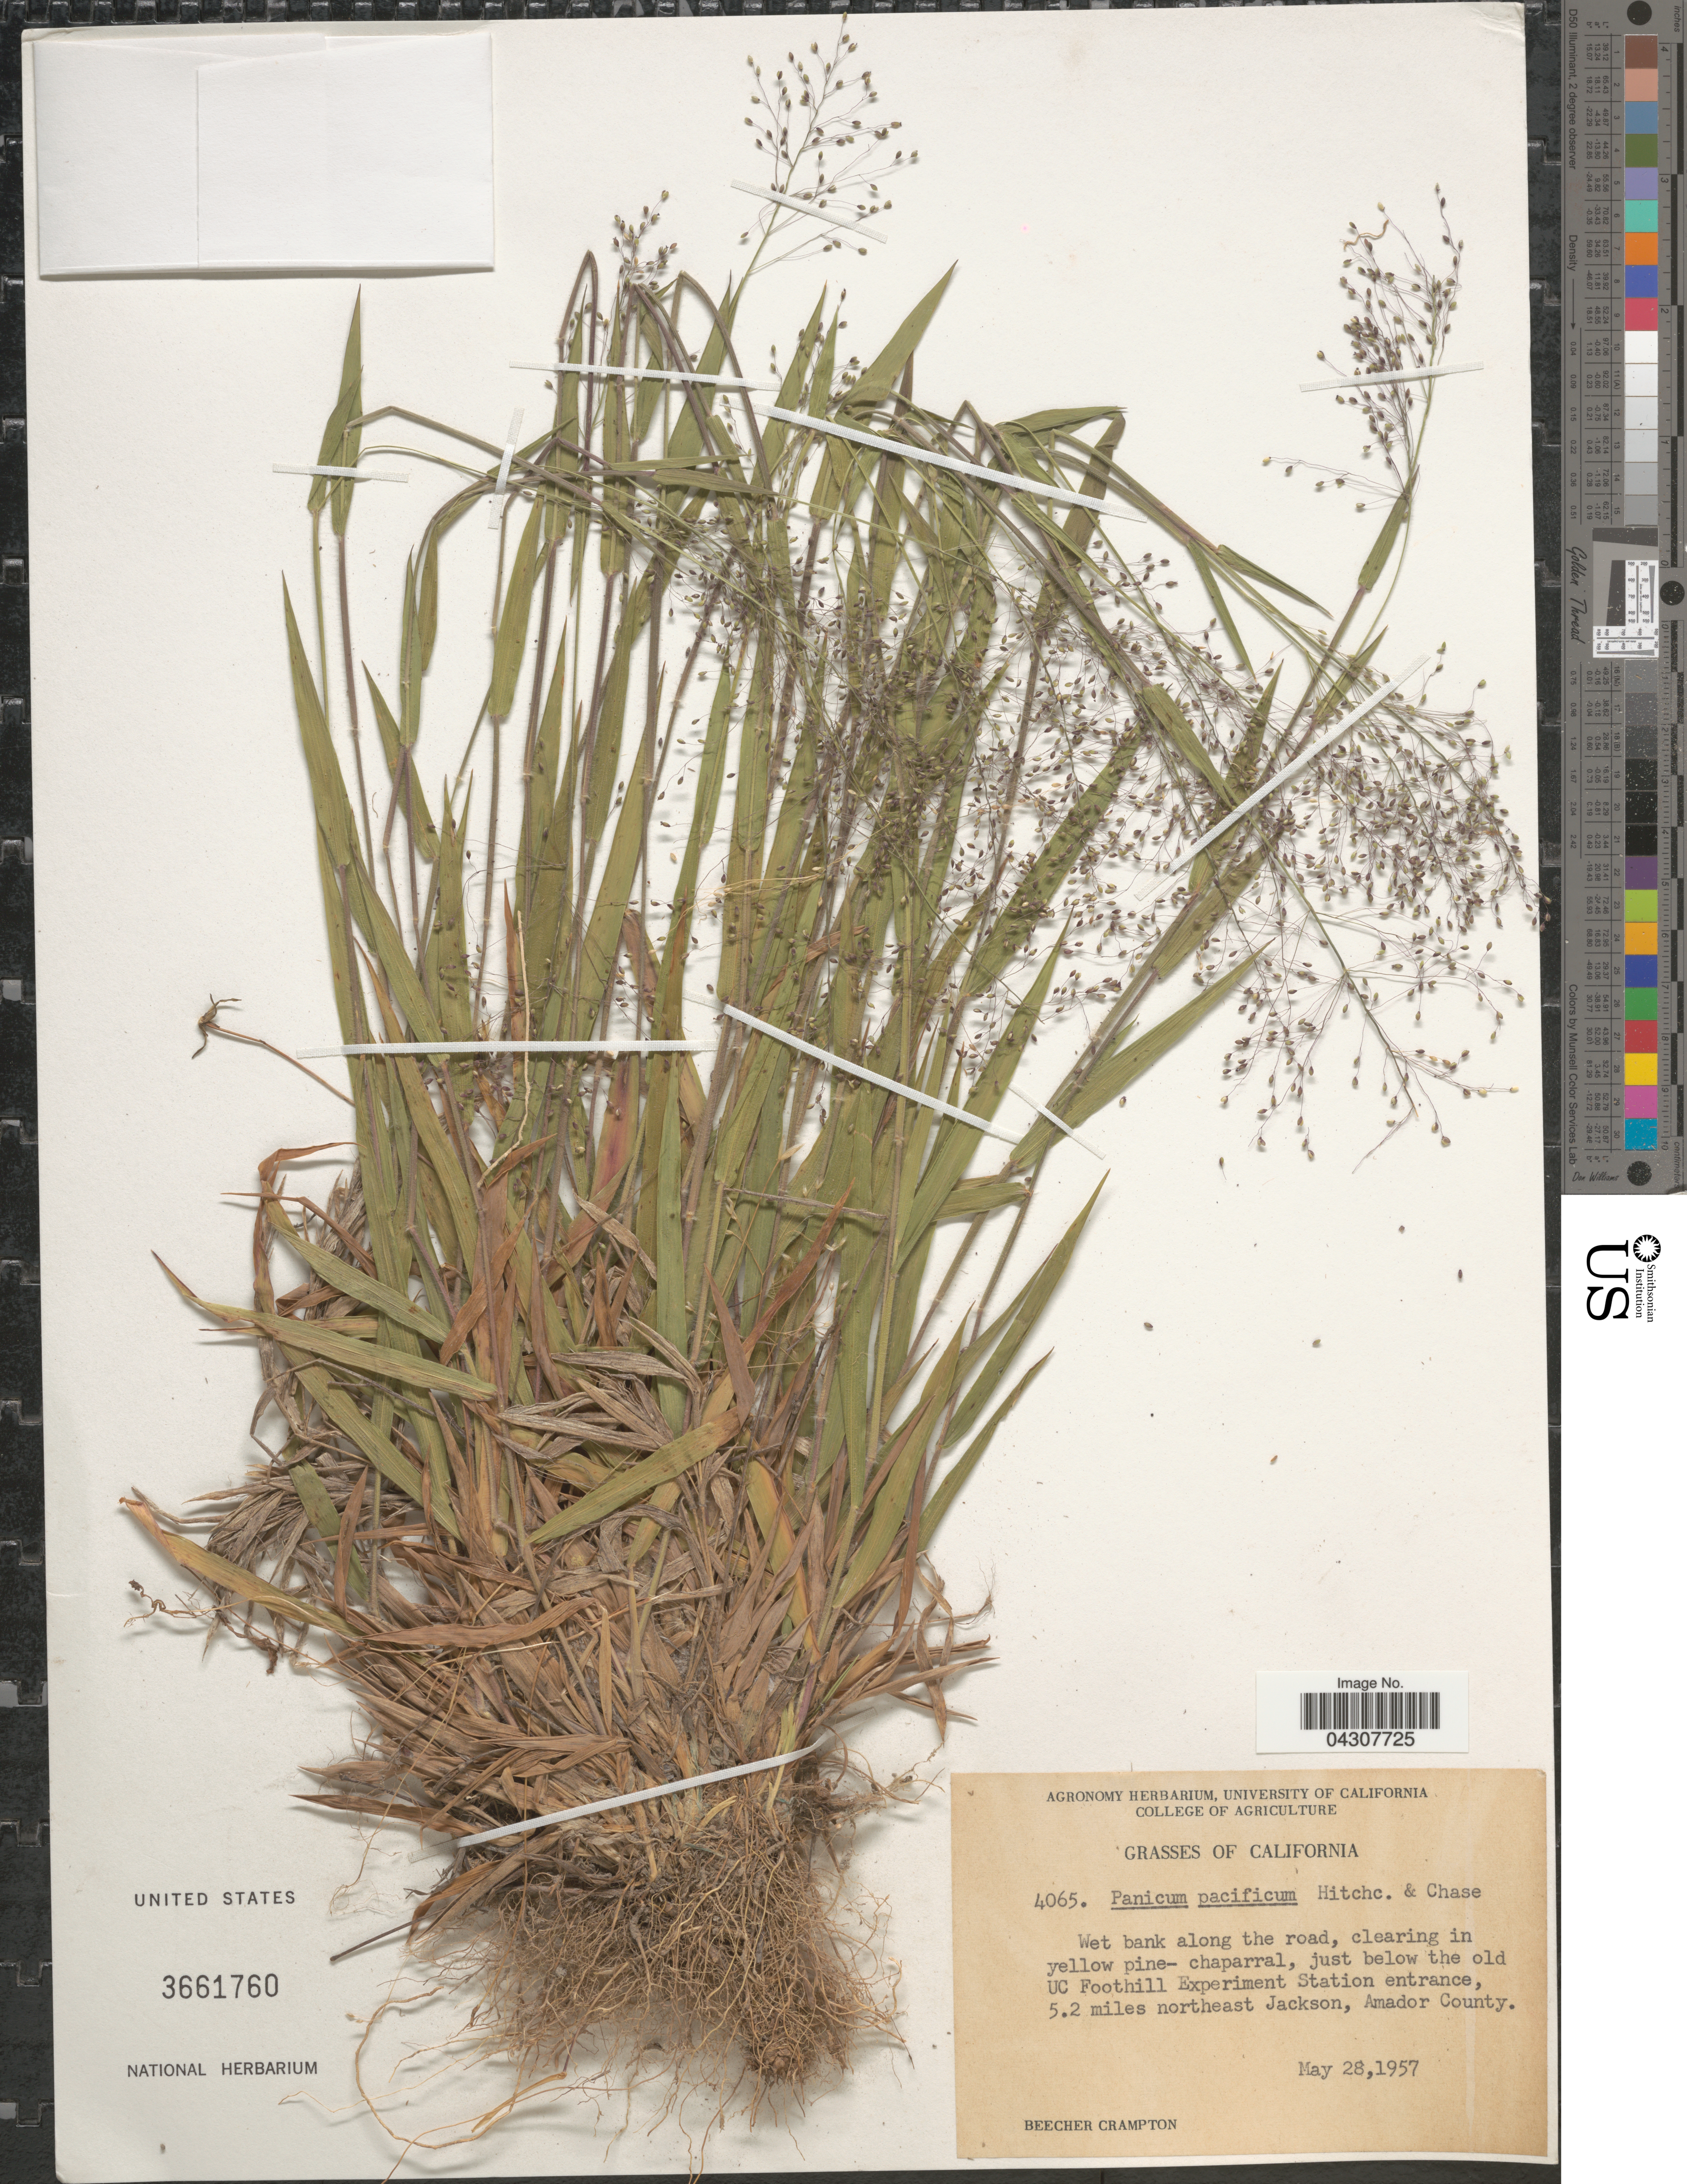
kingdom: Plantae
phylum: Tracheophyta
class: Liliopsida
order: Poales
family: Poaceae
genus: Dichanthelium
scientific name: Dichanthelium acuminatum var. acuminatum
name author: (Sw.) Gould & C.A. Clark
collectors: B. Crampton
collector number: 4065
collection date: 1957-05-28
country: United States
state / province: California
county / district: Amador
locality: Wet bank along the road, clearing in yellow pine-chaparral, just below the old UC Foothill Experiment Station entrance, 5.2 miles northeast Jackson, Amador County.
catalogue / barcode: US 3661760